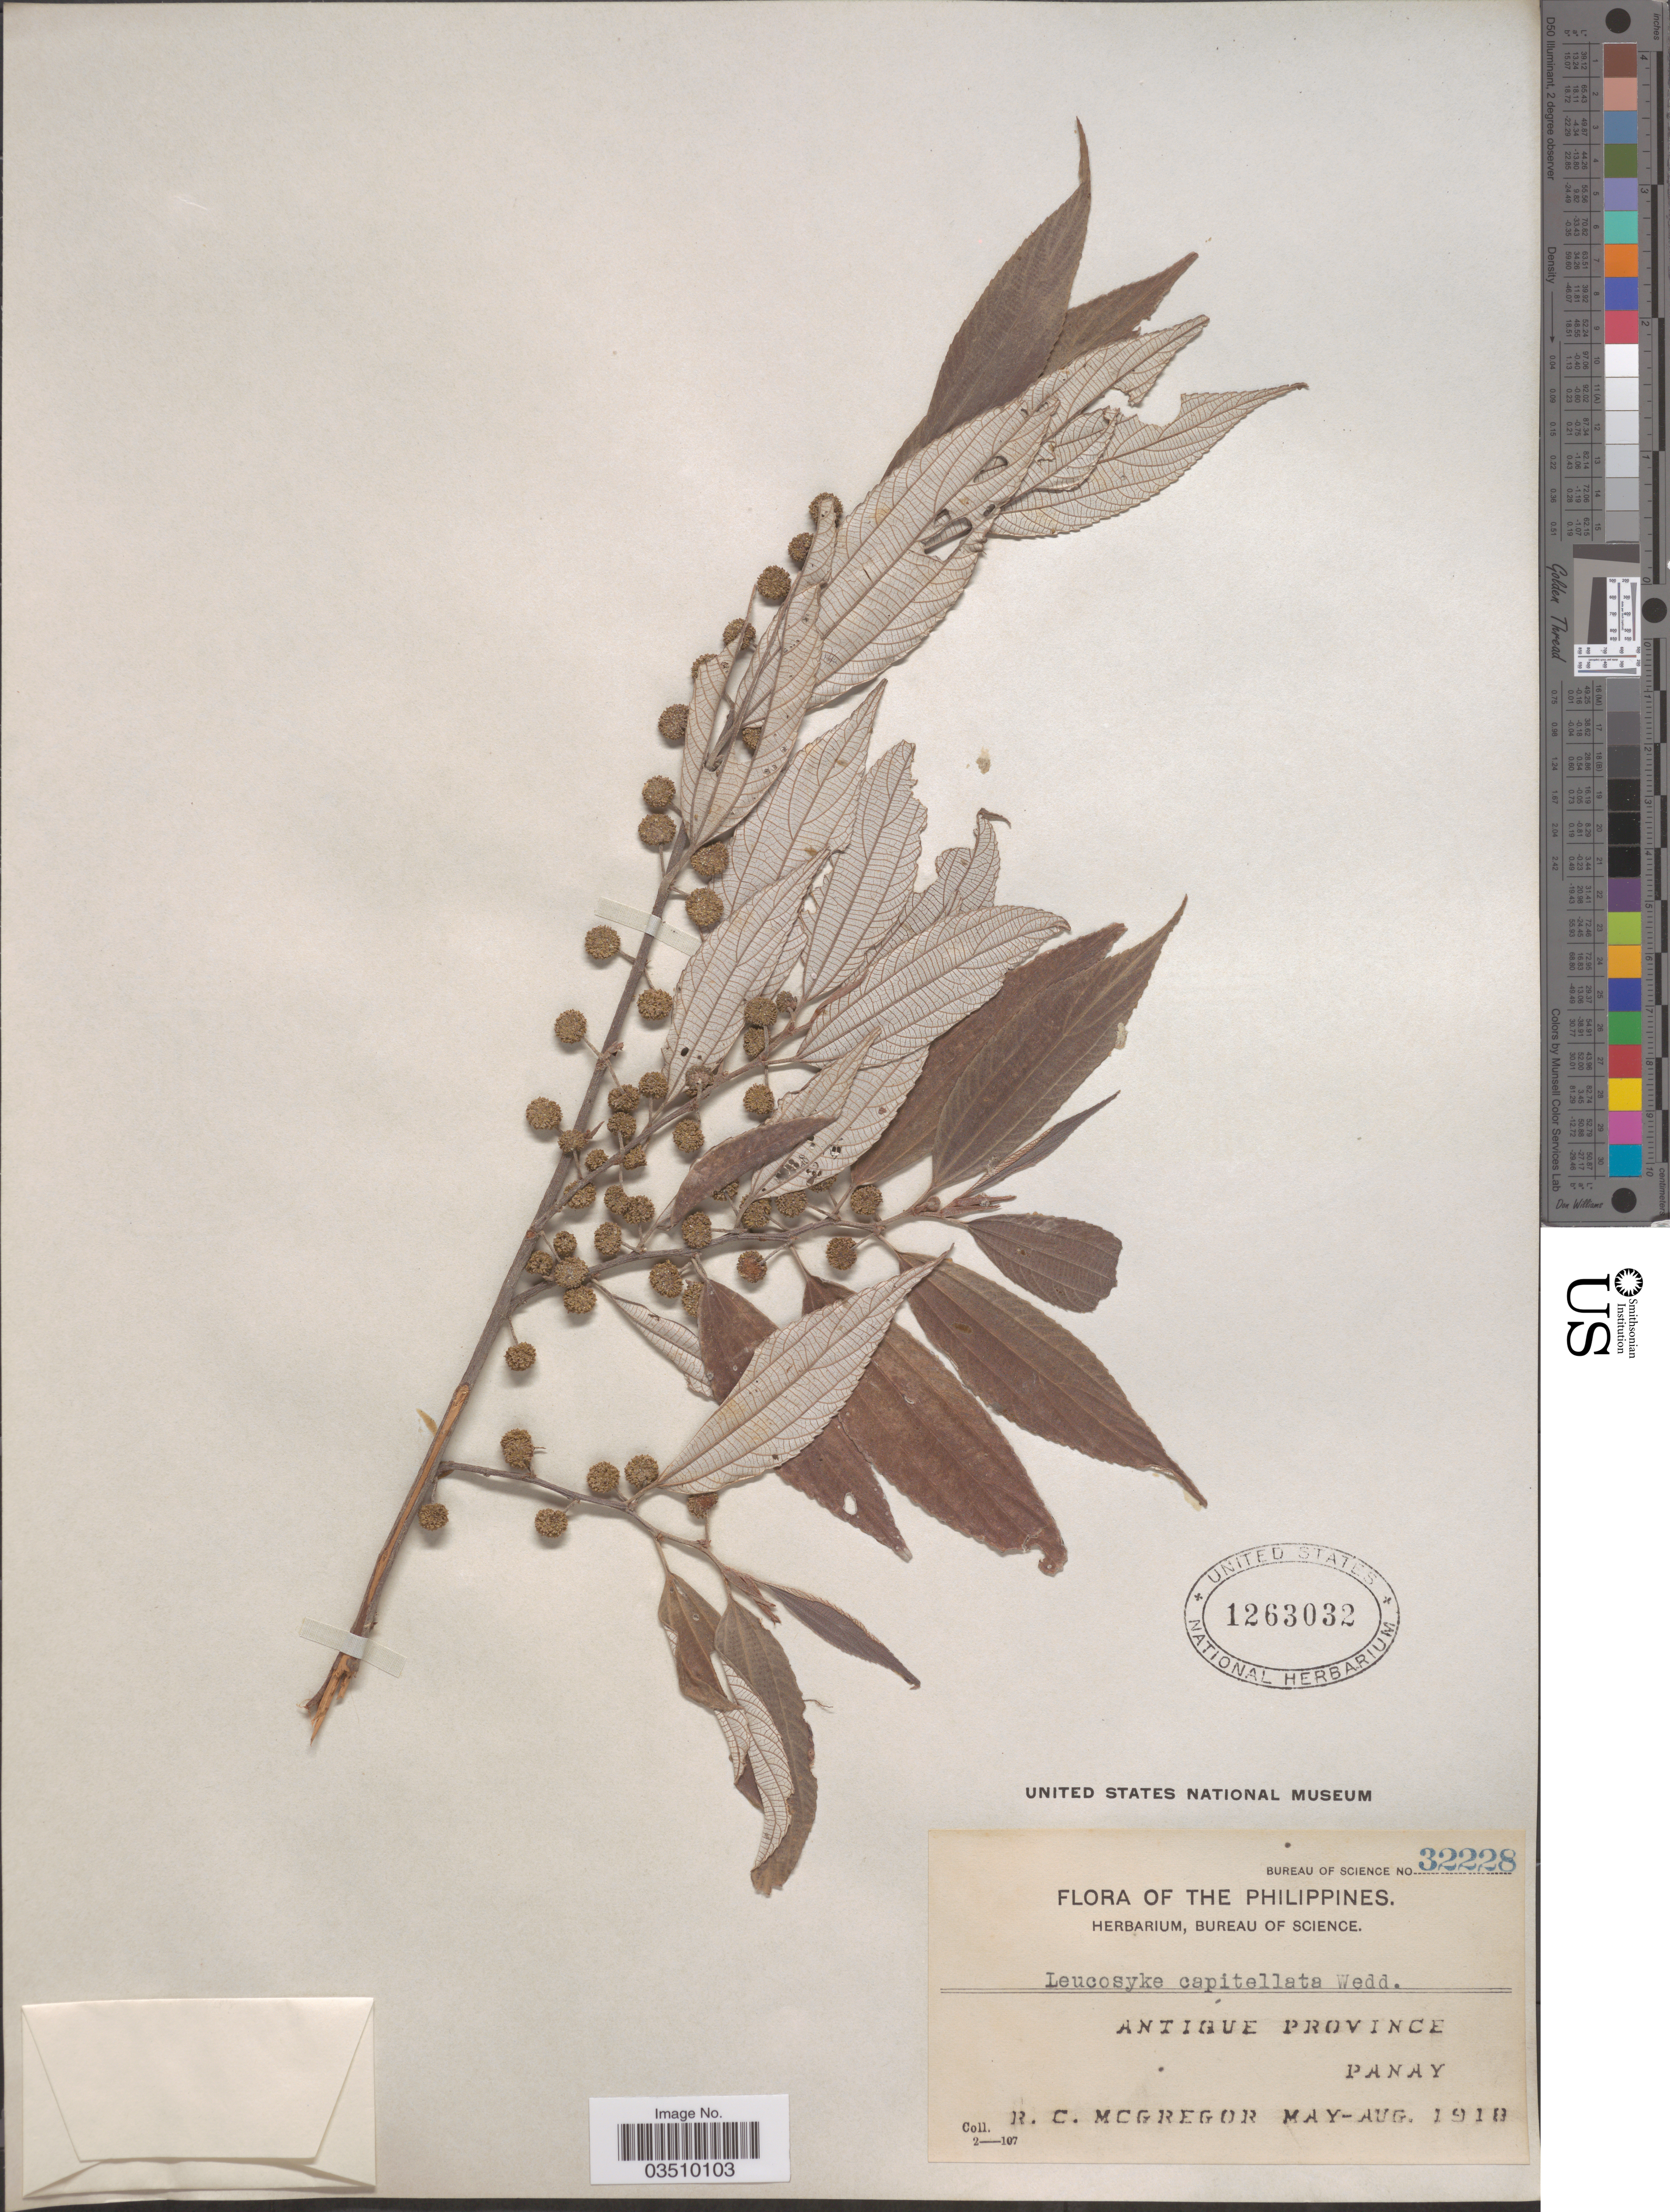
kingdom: Plantae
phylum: Tracheophyta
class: Magnoliopsida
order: Rosales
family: Urticaceae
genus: Leucosyke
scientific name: Leucosyke capitellata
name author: (Poir.) Wedd.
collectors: R. C. McGregor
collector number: Bureau of Science 32228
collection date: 1918-05/1918-08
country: Philippines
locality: Antique Province. Panay.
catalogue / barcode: US 1263032